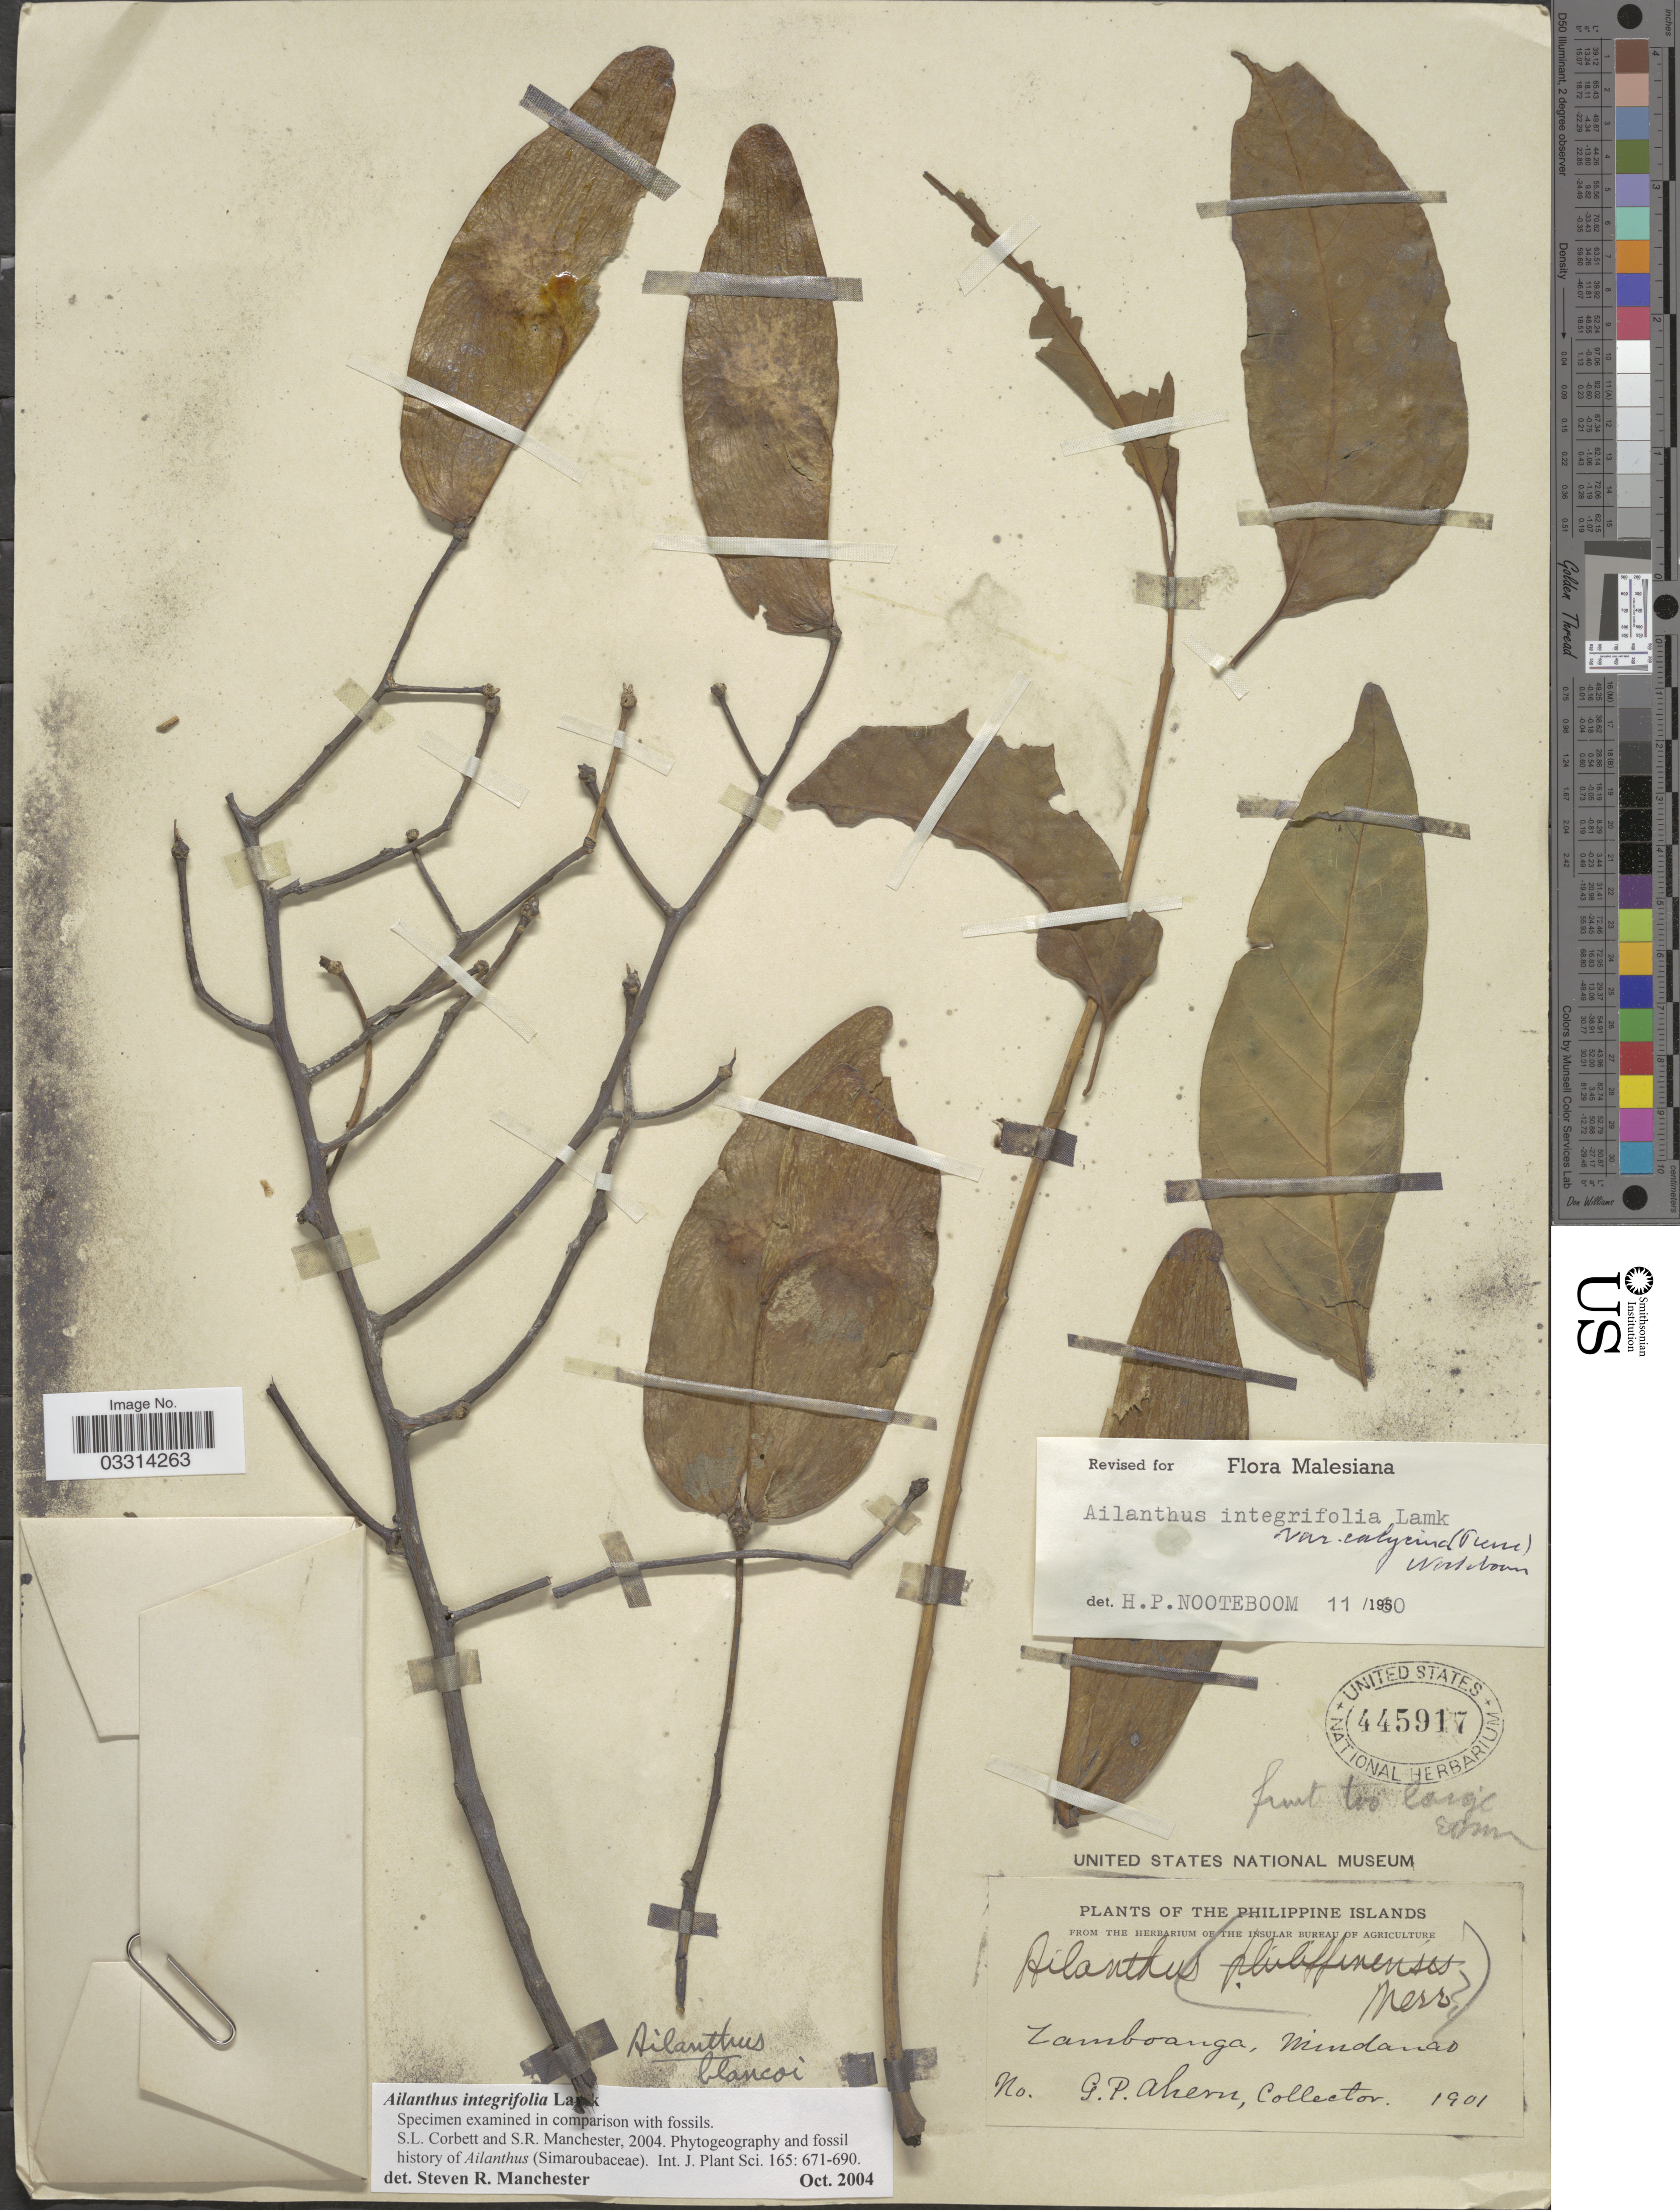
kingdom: Plantae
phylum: Tracheophyta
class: Magnoliopsida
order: Sapindales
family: Simaroubaceae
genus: Ailanthus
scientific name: Ailanthus integrifolia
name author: Lam.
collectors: G. Ahem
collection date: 1901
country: Philippines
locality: The Philippine Islands. Zamboanga, Mindanao.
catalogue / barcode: US 445917